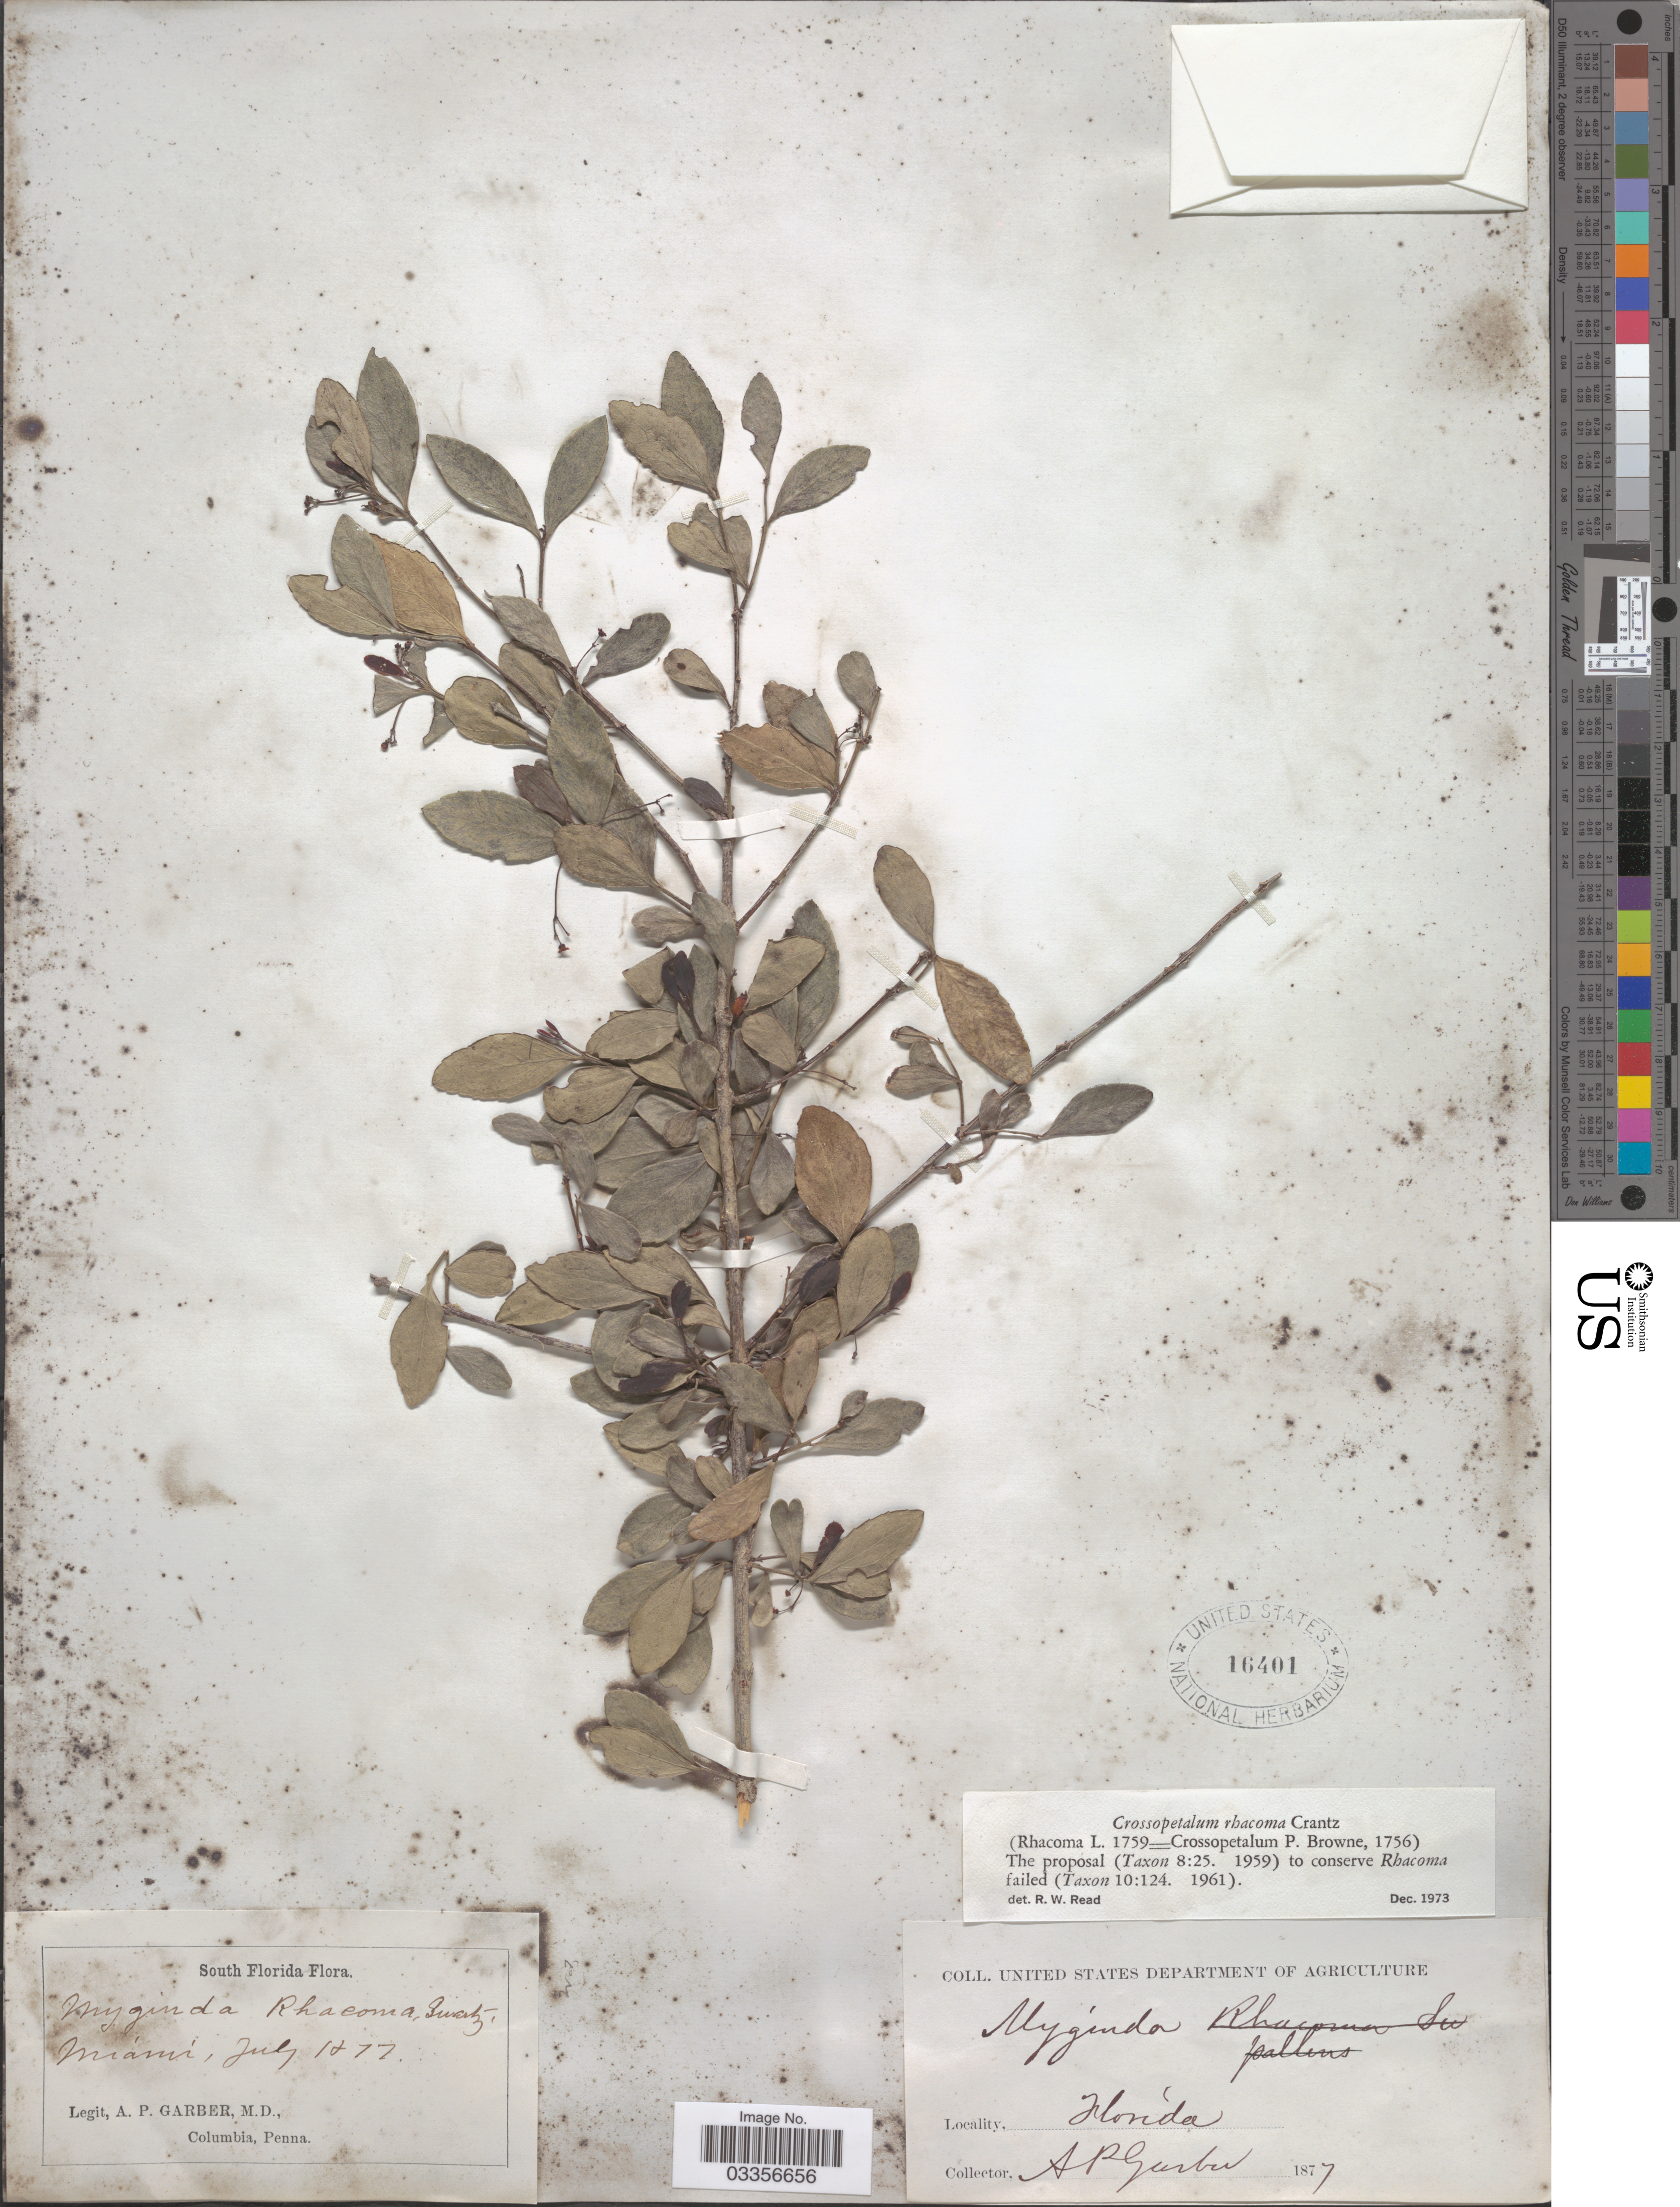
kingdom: Plantae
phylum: Tracheophyta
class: Magnoliopsida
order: Celastrales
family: Celastraceae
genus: Crossopetalum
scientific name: Crossopetalum rhacoma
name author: Crantz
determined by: Read, Robert W., (US), NMNH (UNITED STATES)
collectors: A. P. Garber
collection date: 1877-07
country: United States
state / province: Florida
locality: Miami, South Florida.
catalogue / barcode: US 16401